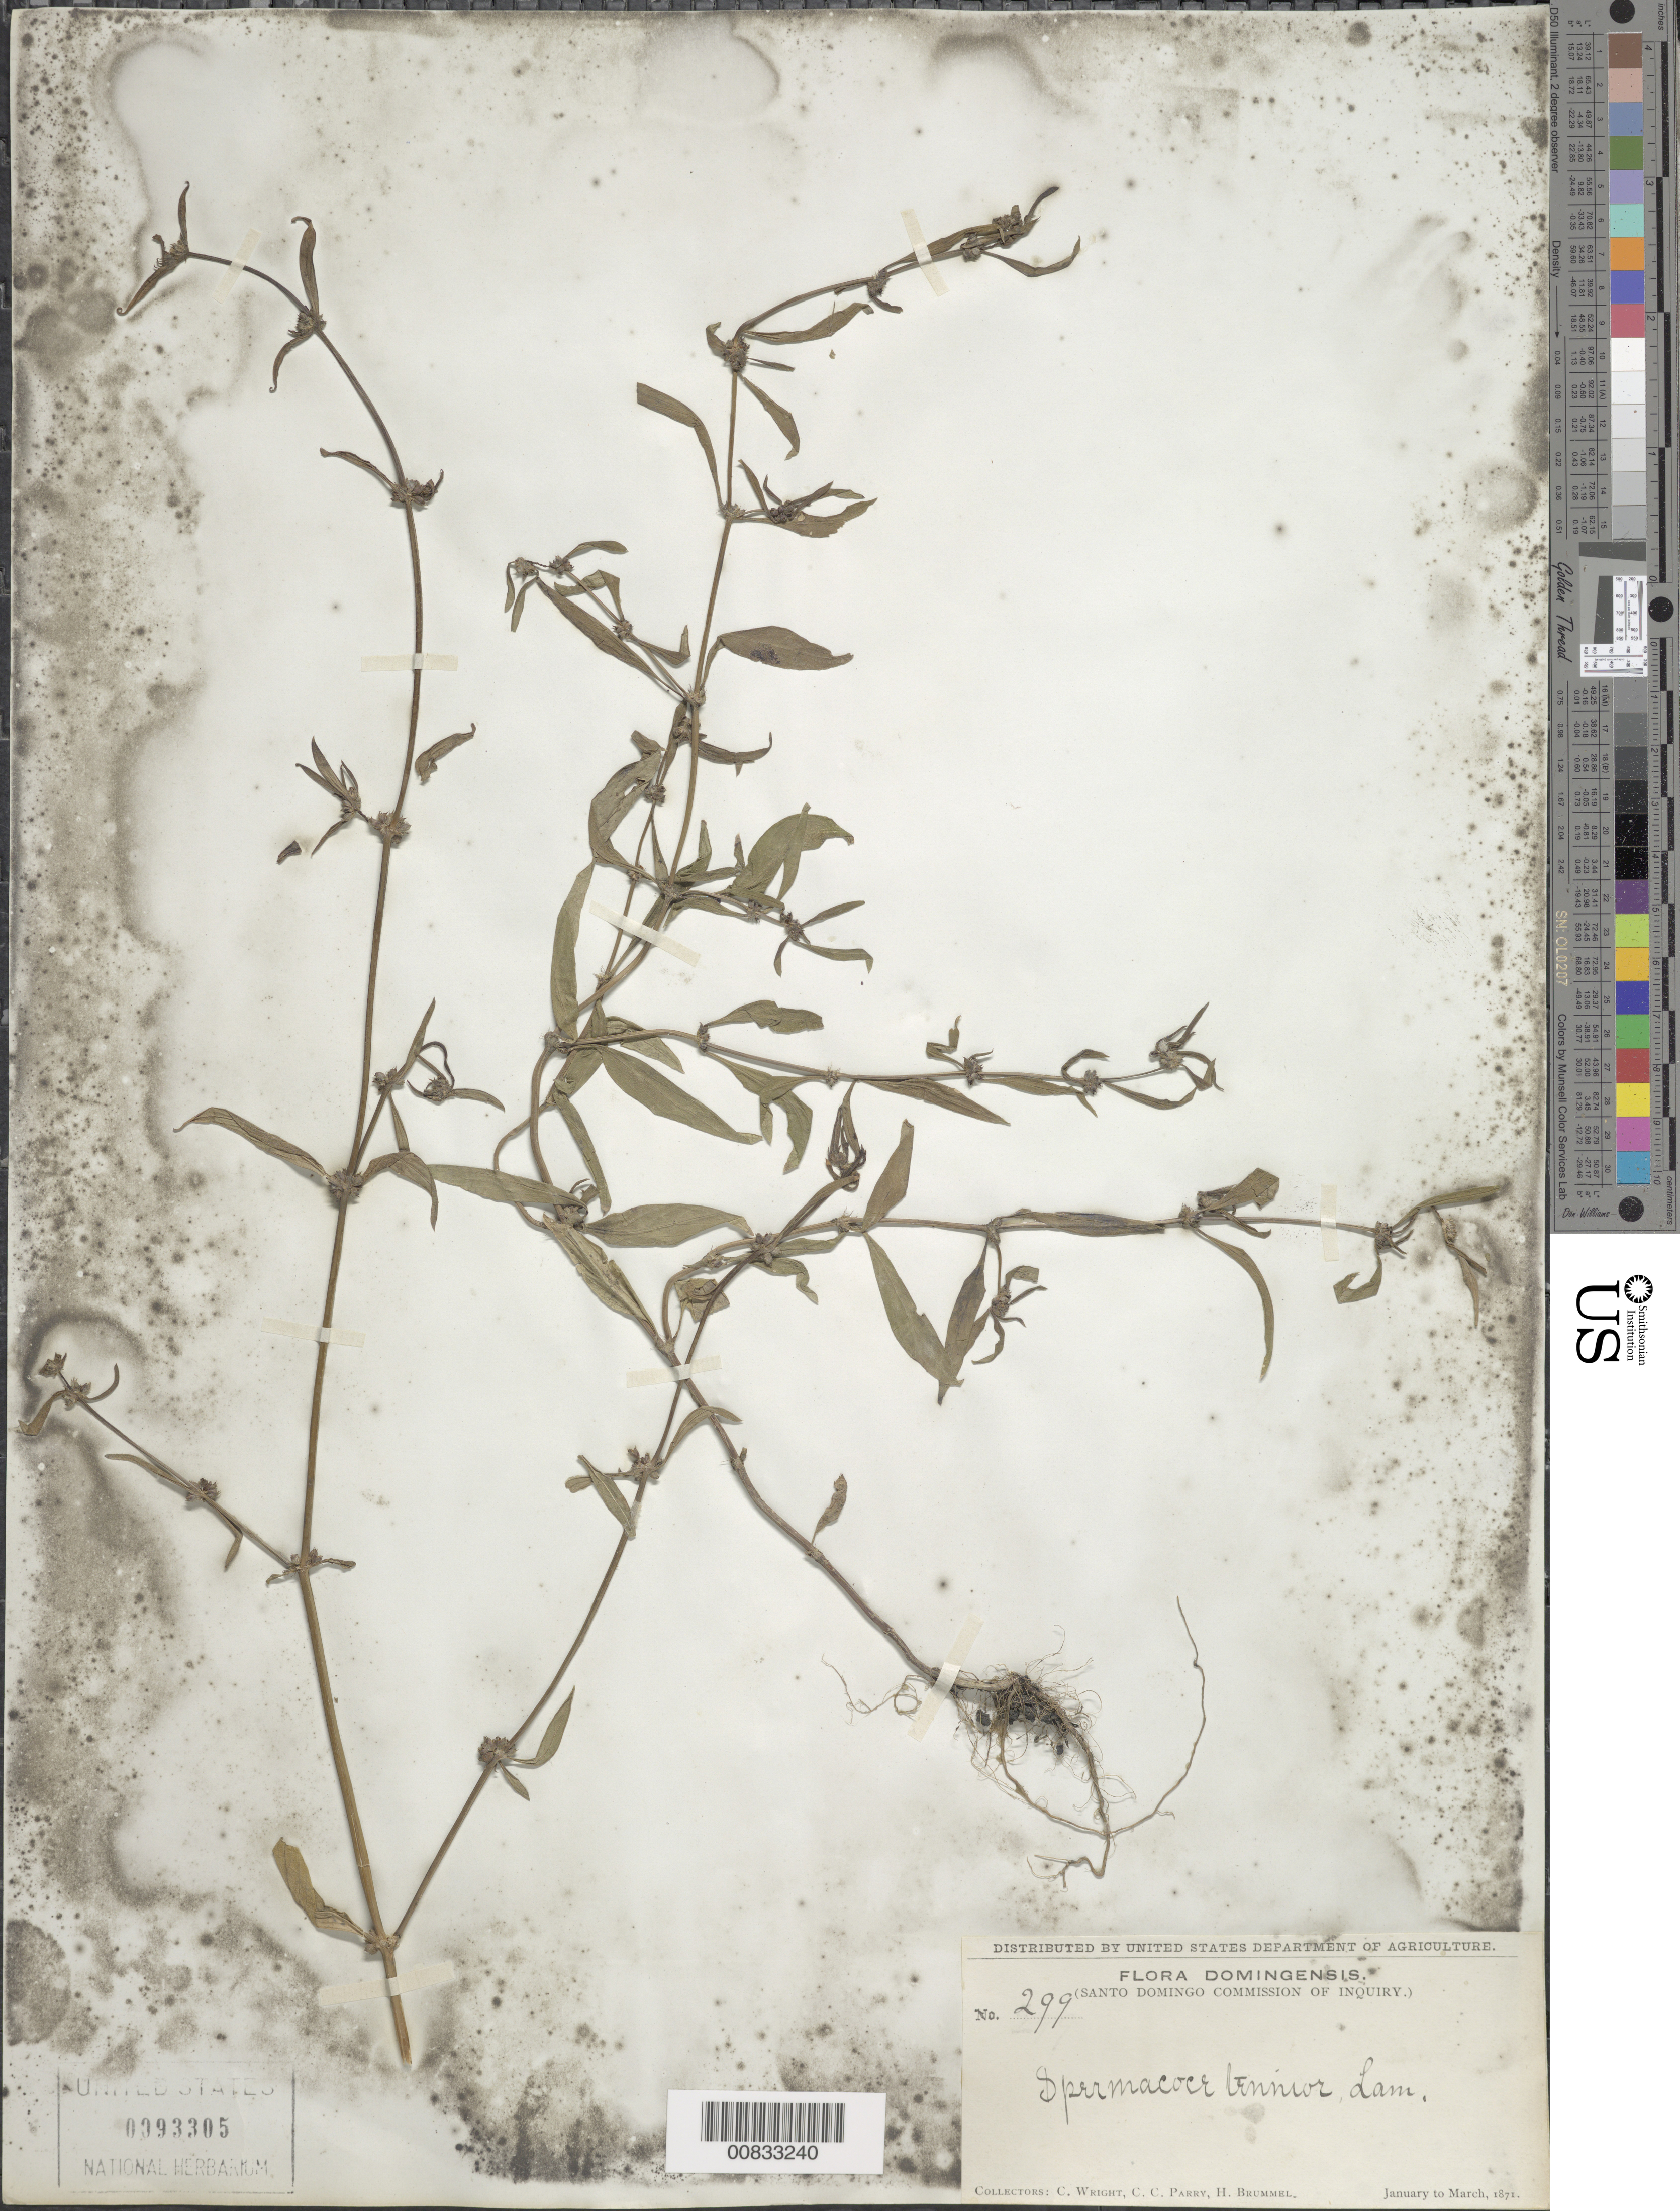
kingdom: Plantae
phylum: Tracheophyta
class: Magnoliopsida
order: Gentianales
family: Rubiaceae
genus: Spermacoce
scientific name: Spermacoce tenuior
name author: L.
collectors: C. Wright, C. C. Parry & H. Brummel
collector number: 299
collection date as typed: Jan 1871 to -- Mar 1871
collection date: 1871-01/1871-03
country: Dominican Republic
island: Hispaniola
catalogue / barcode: US 93305